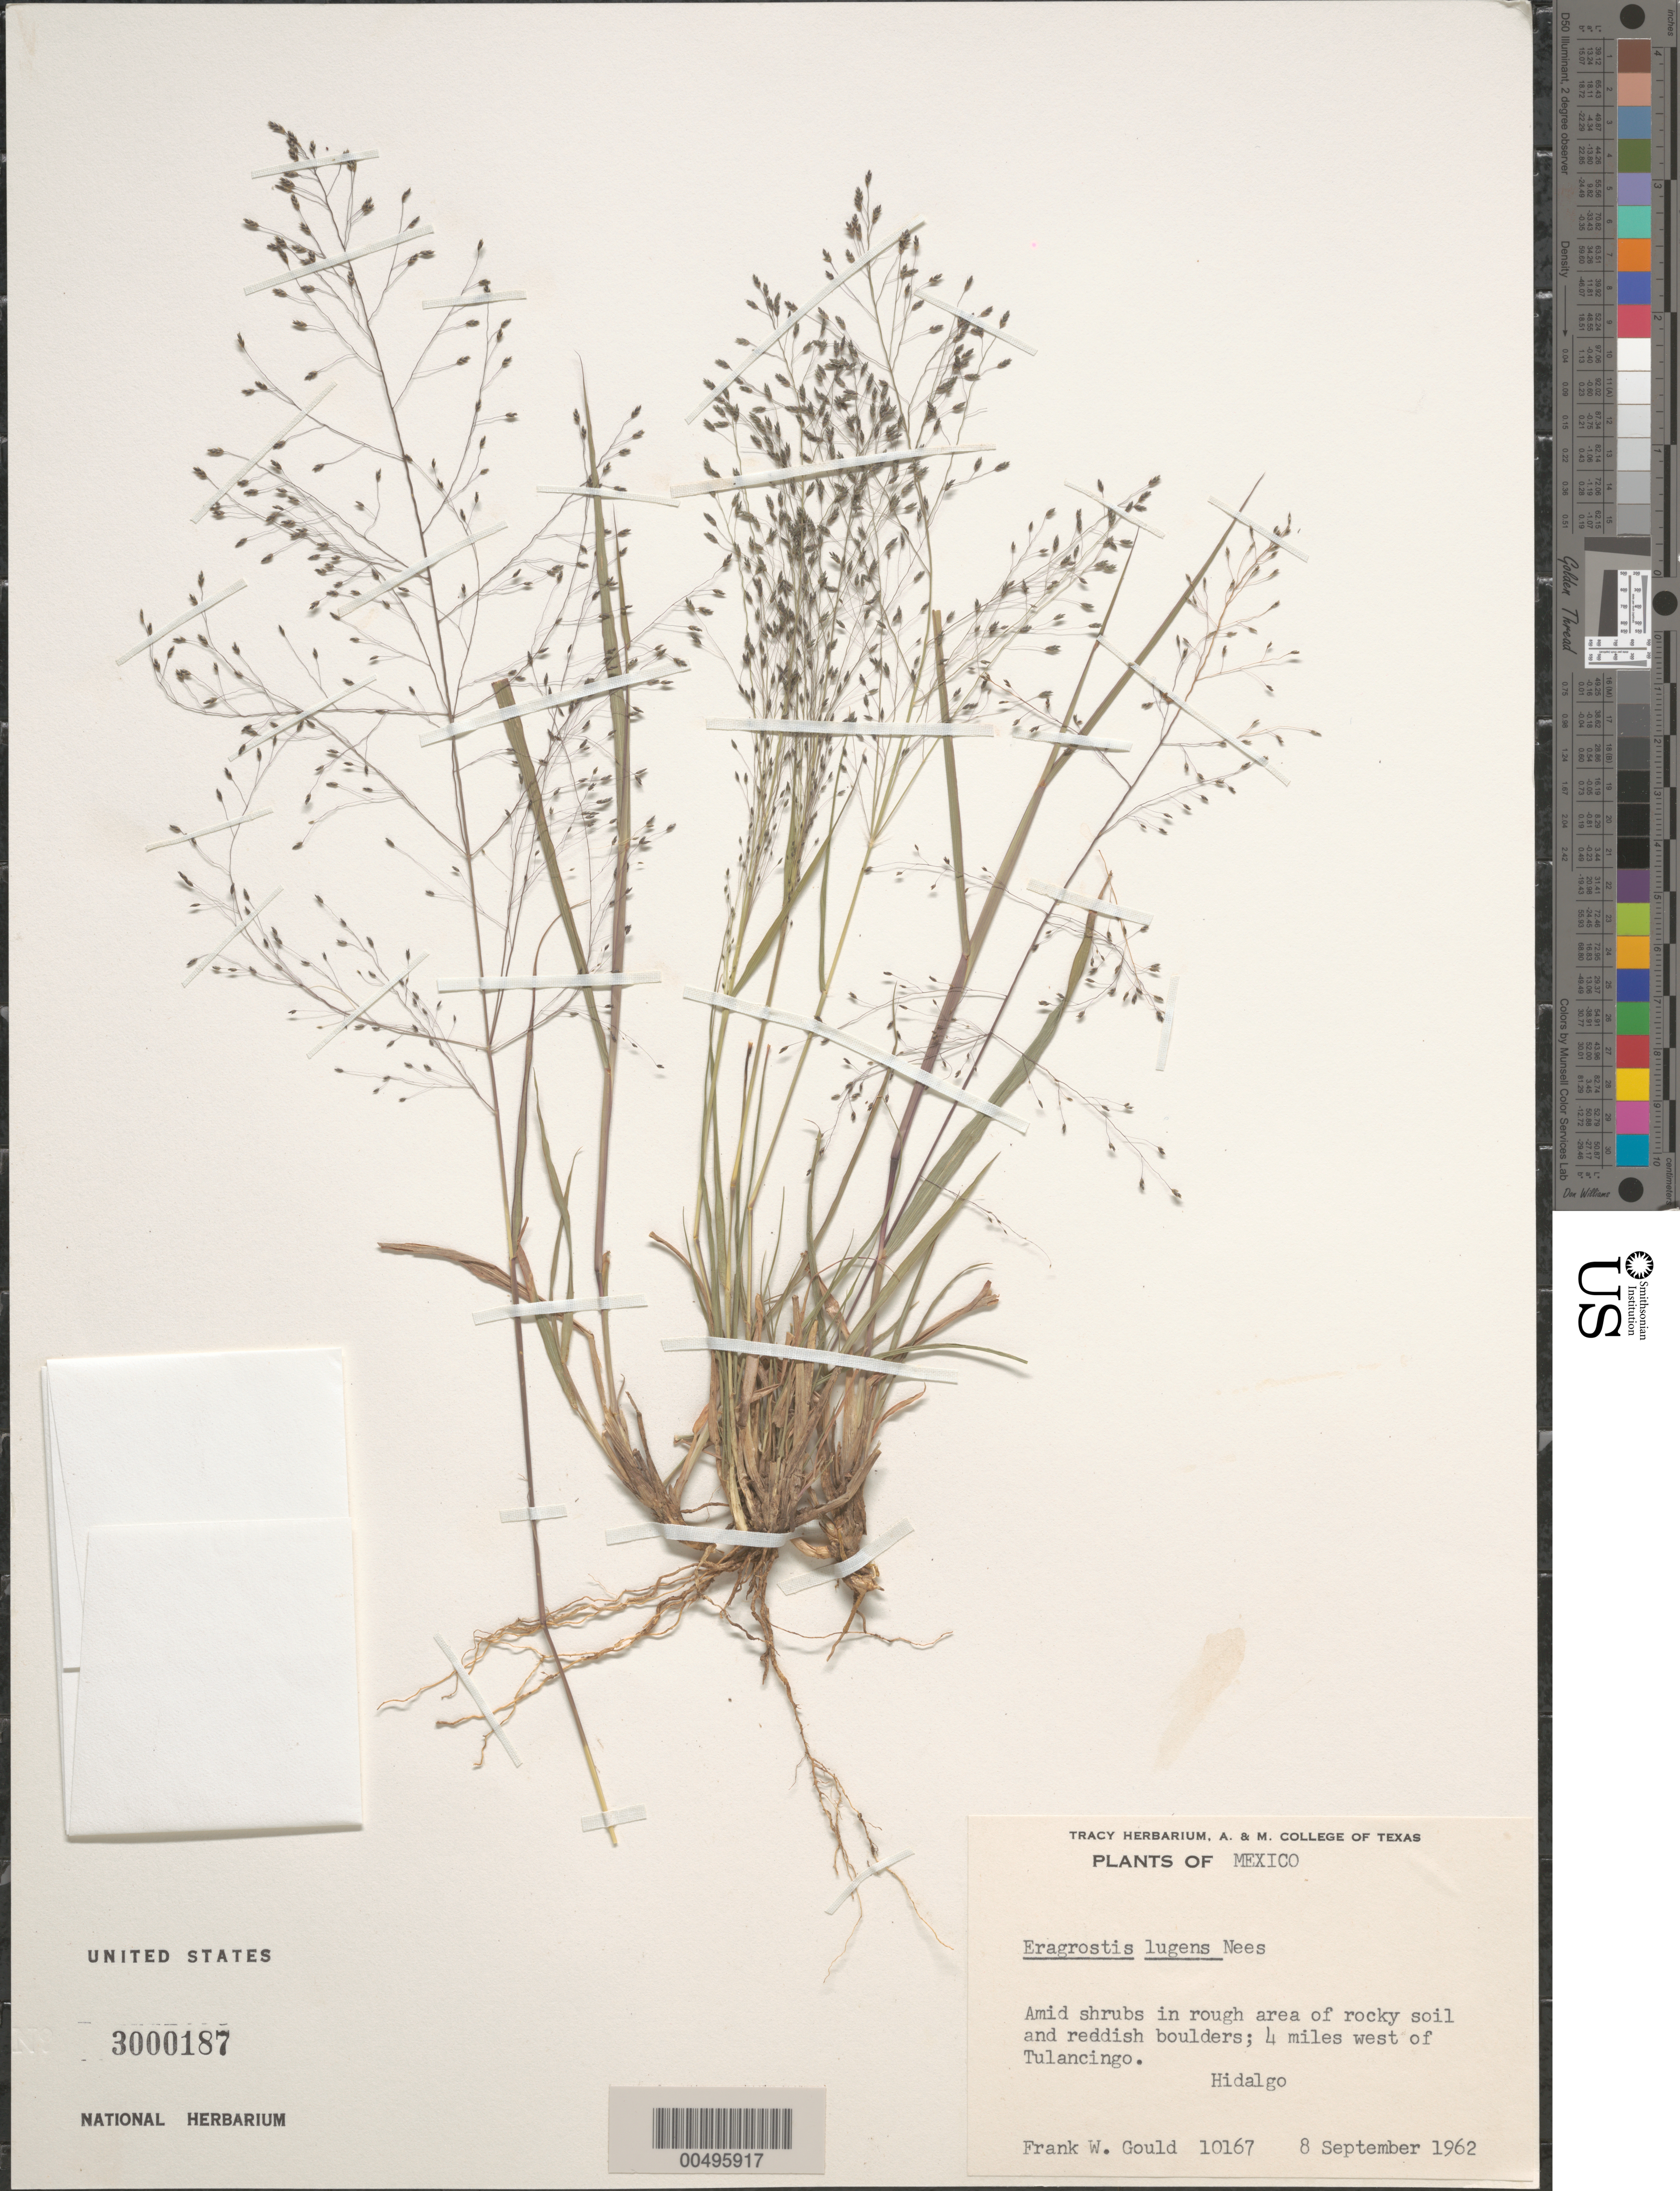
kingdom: Plantae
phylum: Tracheophyta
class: Liliopsida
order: Poales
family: Poaceae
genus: Eragrostis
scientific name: Eragrostis lugens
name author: Nees in Mart.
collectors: F. W. Gould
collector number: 10167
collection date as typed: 8 Sep 1962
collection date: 1962-09-08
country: Mexico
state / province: Hidalgo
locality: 4 mi W of Tulancingo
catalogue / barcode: US 3000187